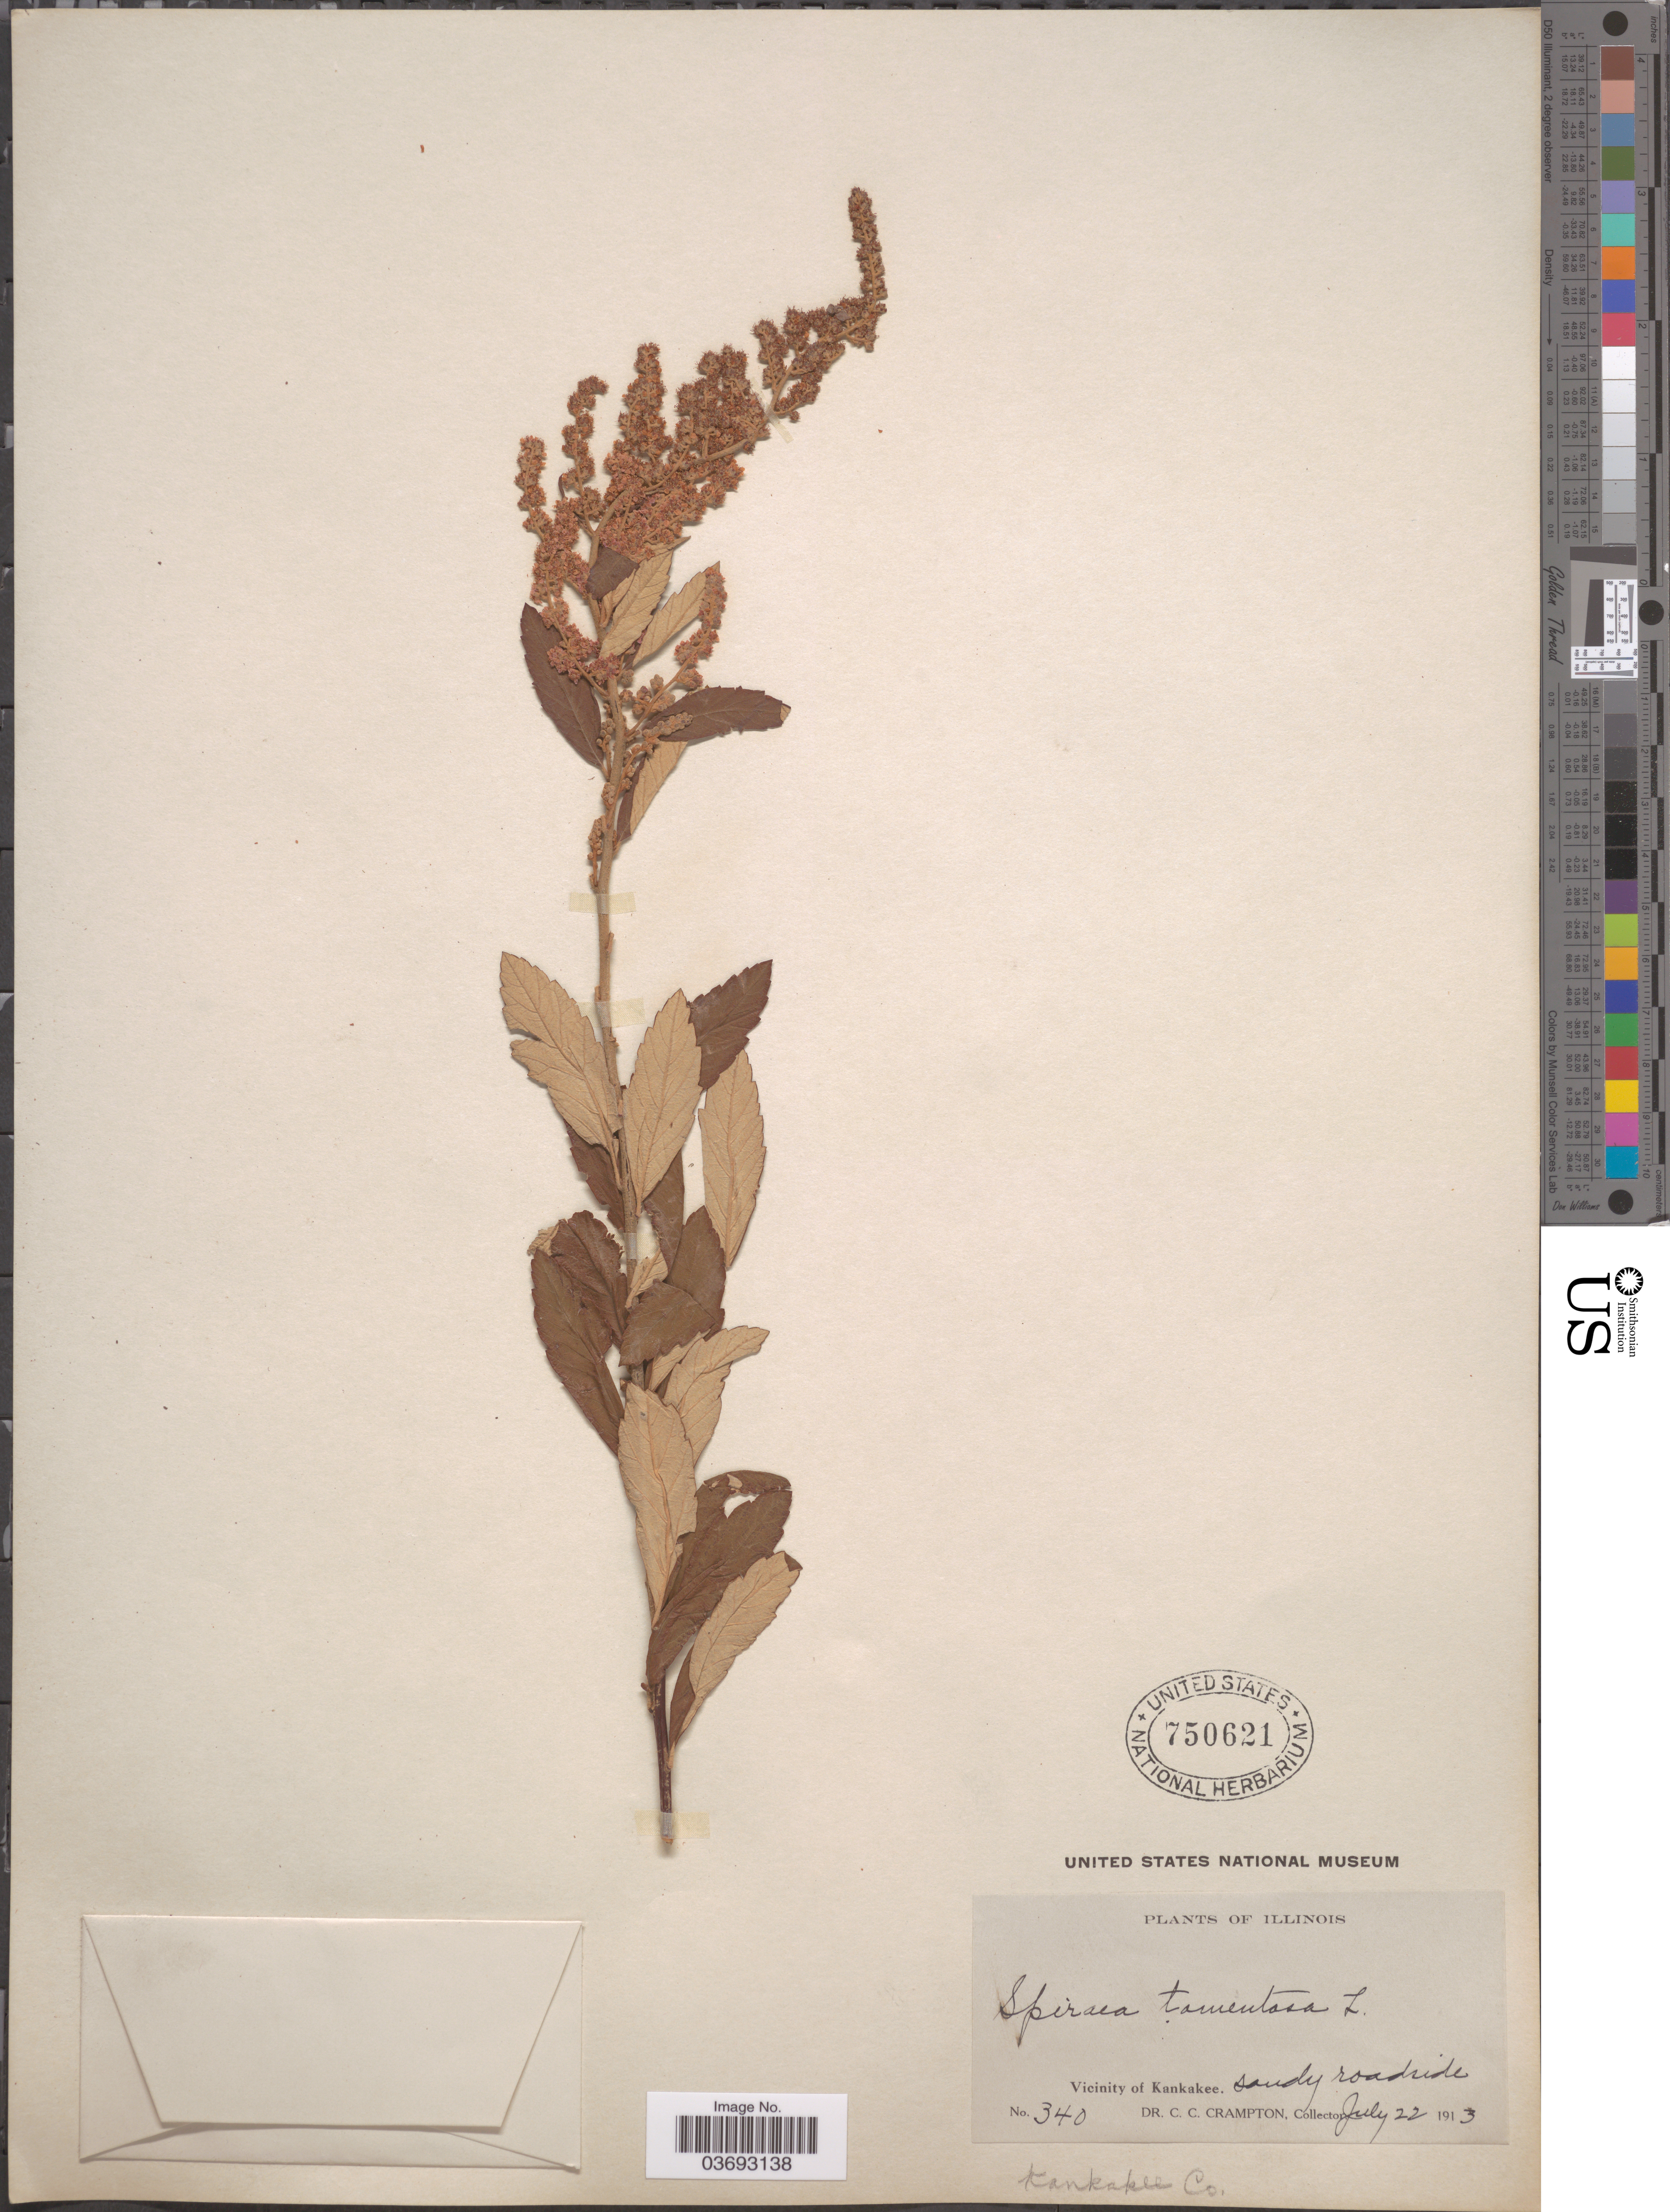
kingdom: Plantae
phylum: Tracheophyta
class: Magnoliopsida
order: Rosales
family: Rosaceae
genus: Spiraea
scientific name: Spiraea tomentosa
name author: L.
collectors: C. Crampton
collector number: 340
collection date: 1913-07-22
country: United States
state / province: Illinois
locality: Vicinity of Kankakee. Kankakee Co.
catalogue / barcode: US 750621